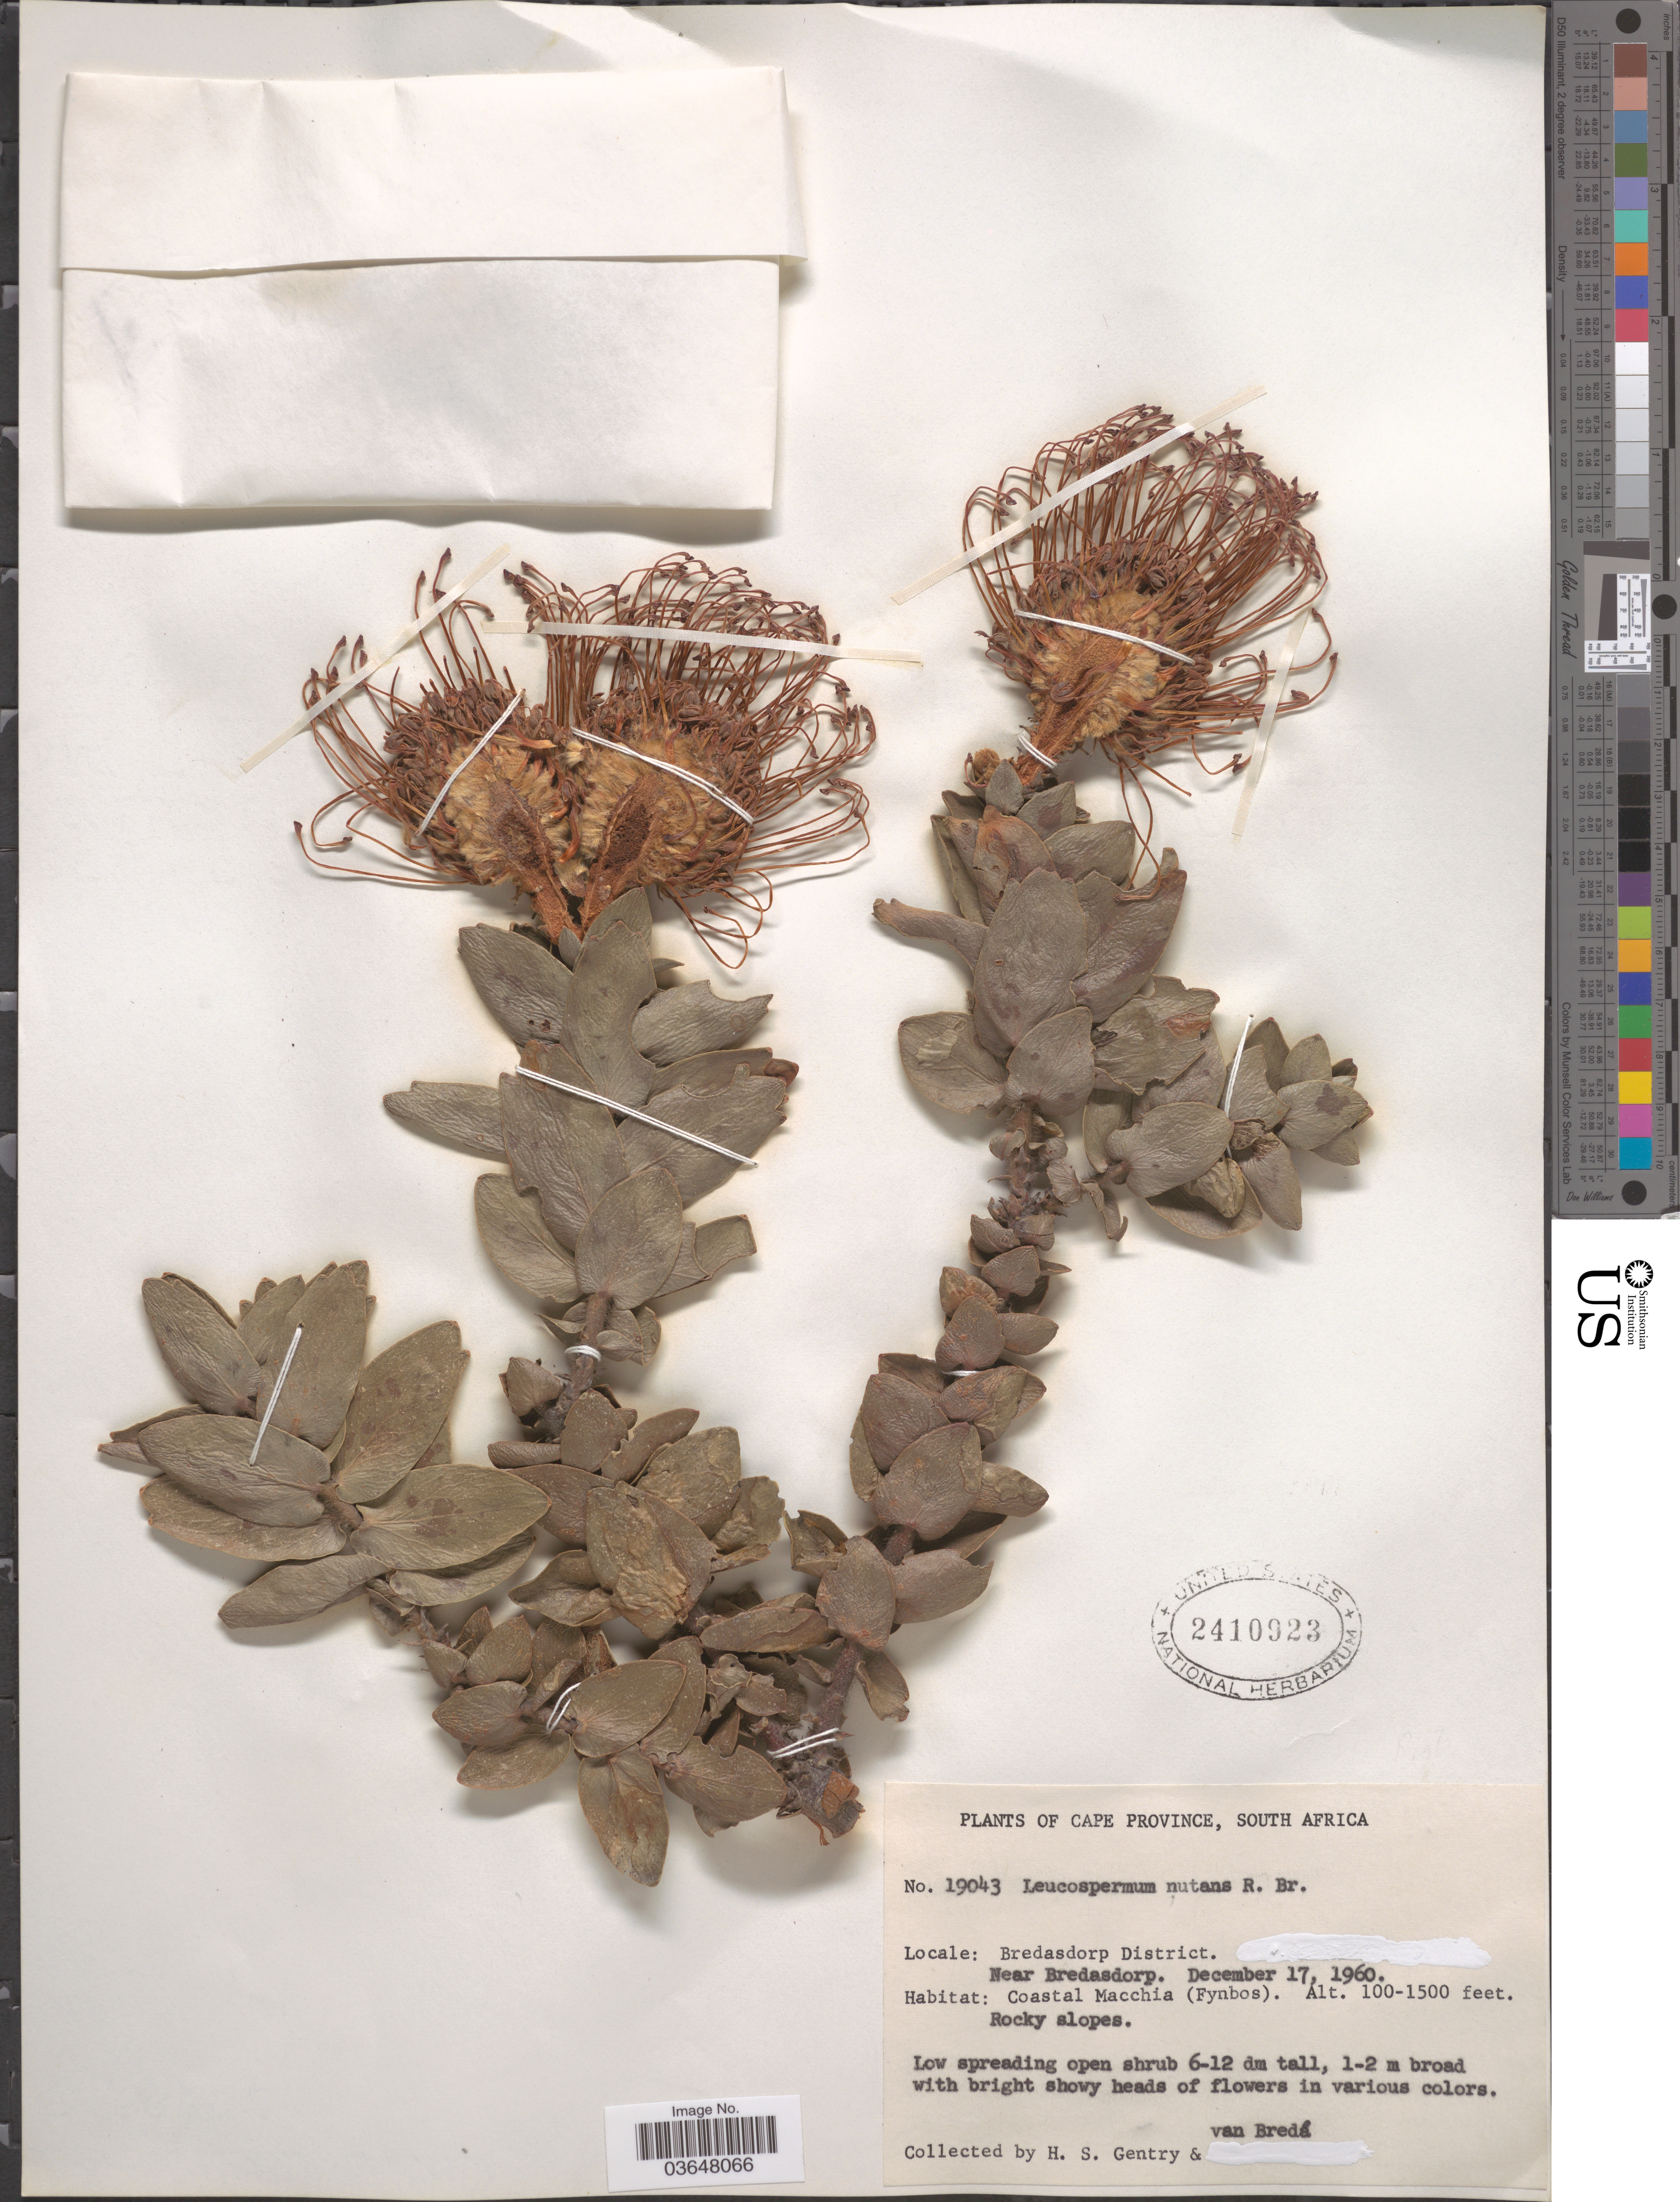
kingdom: Plantae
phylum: Tracheophyta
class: Magnoliopsida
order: Proteales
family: Proteaceae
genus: Leucospermum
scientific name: Leucospermum cordifolium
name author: (Salisb. ex Knight) Fourc.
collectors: H. S. Gentry & Van Bredá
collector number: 19043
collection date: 1960-12-17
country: South Africa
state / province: Western Cape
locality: Bredasdorp District. Near Bredasdorp.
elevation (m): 30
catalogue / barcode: US 2410923